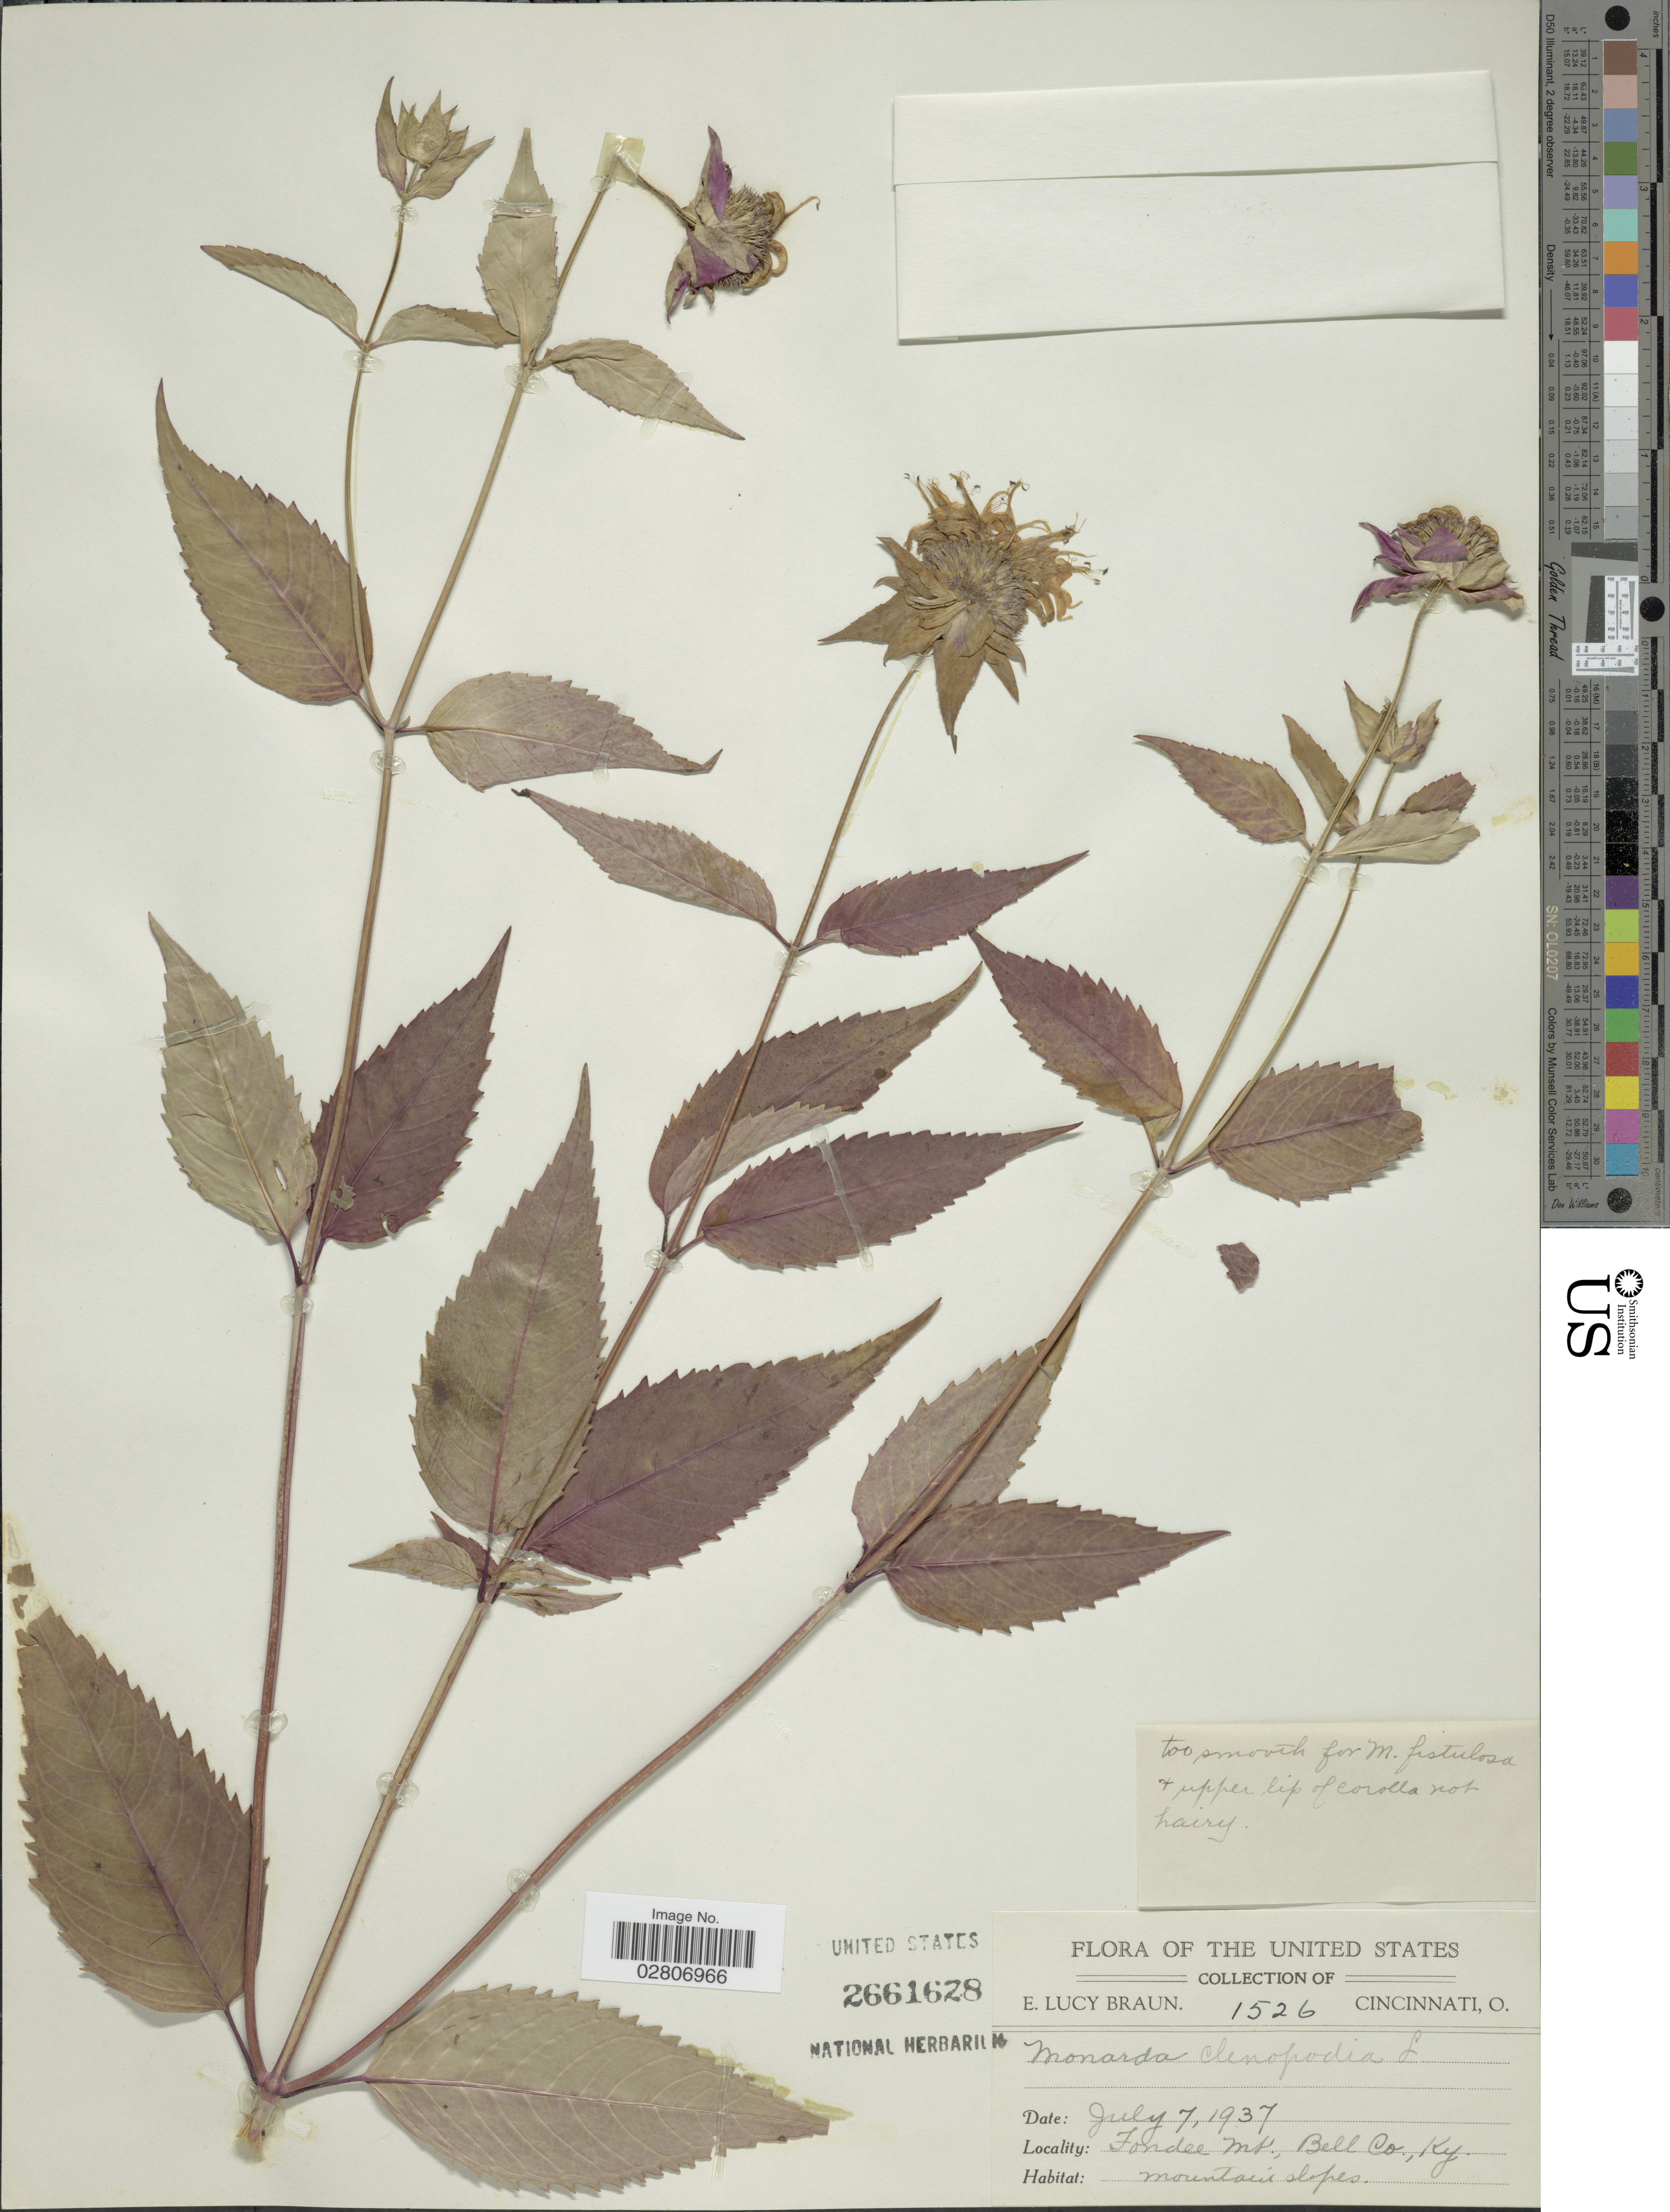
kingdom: Plantae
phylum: Tracheophyta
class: Magnoliopsida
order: Lamiales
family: Lamiaceae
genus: Monarda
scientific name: Monarda clinopodia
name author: L.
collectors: E. L. Braun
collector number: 1526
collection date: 1937-07-07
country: United States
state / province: Kentucky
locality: Fondee Mt., Bell Co.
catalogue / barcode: US 2661628